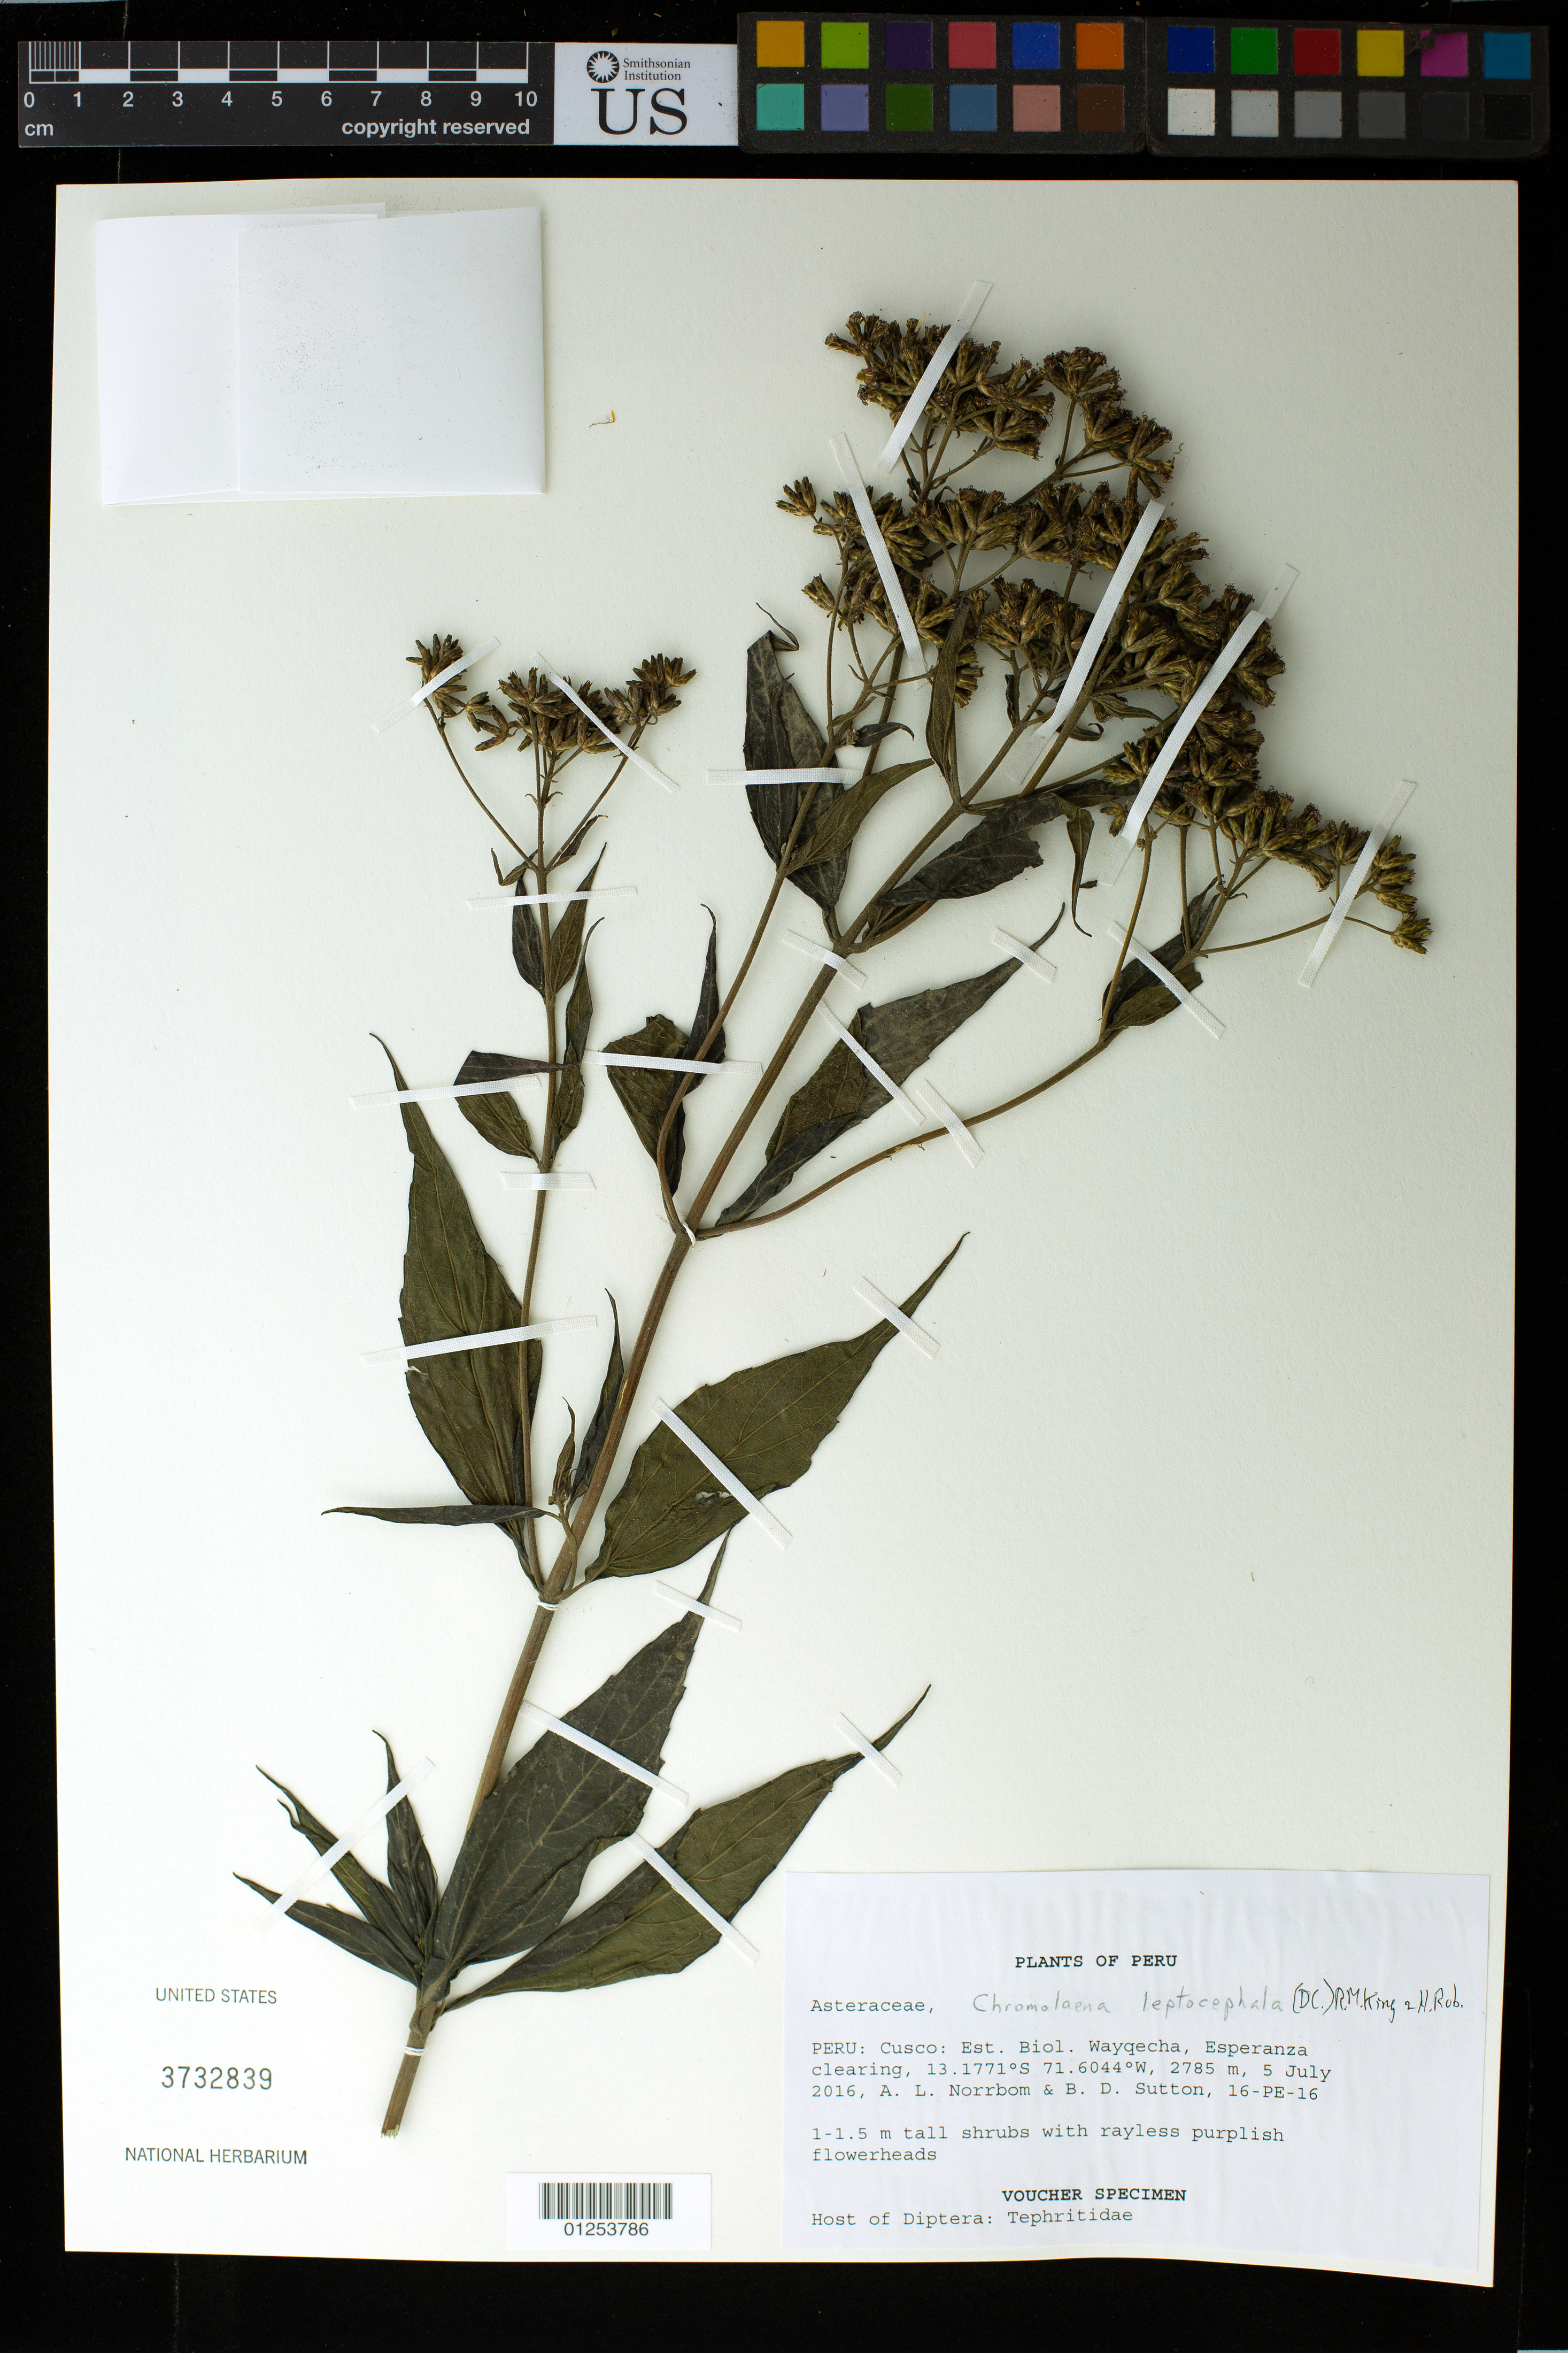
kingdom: Plantae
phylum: Tracheophyta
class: Magnoliopsida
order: Asterales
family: Asteraceae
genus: Chromolaena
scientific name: Chromolaena leptocephala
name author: (DC.) R.M. King & H. Rob.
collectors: A. L. Norrbom & B. Sutton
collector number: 16-PE-16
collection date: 2016-07-05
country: Peru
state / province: Cusco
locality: Est. Biol. Wayqecha, Esperanza clearing.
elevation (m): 2785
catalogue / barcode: US 3732839